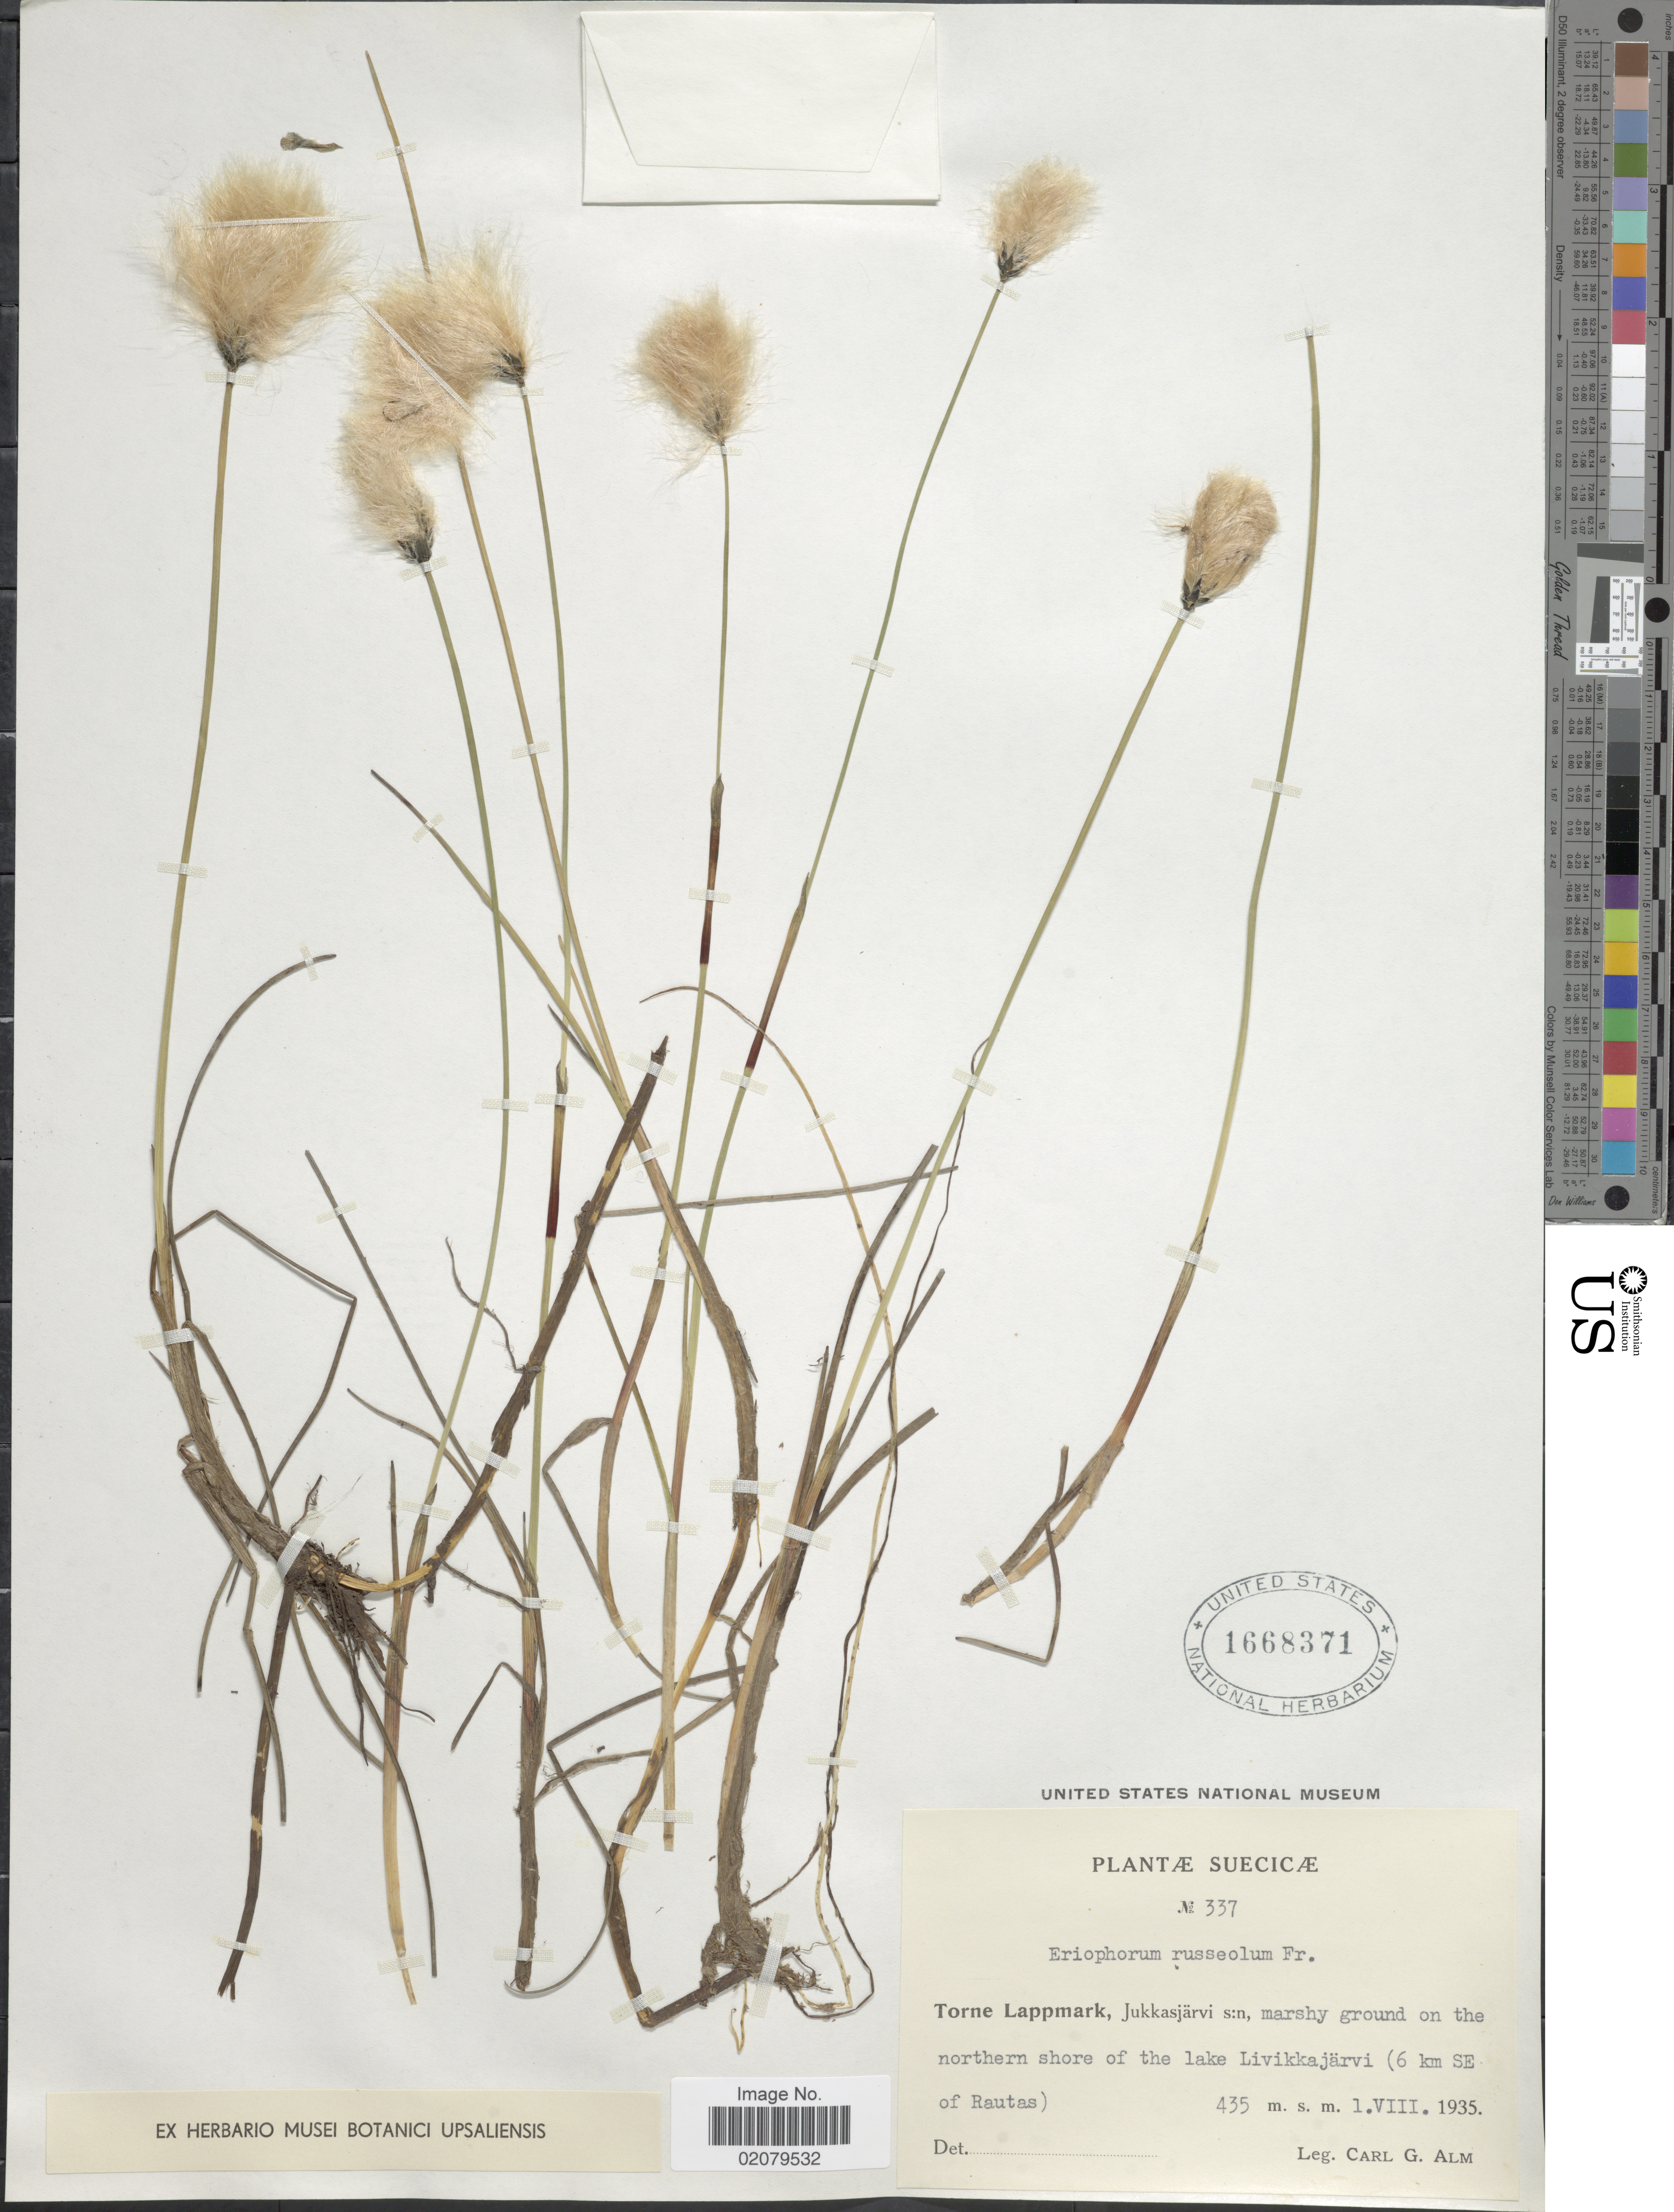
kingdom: Plantae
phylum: Tracheophyta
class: Liliopsida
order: Poales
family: Cyperaceae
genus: Eriophorum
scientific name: Eriophorum chamissonis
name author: C.A. Mey.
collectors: C. G. Alm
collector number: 337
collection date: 1935-08-01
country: Sweden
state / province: Norrbotten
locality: Suecicae, Torne Lappmark, Jukkasjarvi s:n, marshy hground on the northern shore of the lake Livikkajarvi (6 km SE of Rautas)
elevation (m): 435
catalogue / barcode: US 1668371